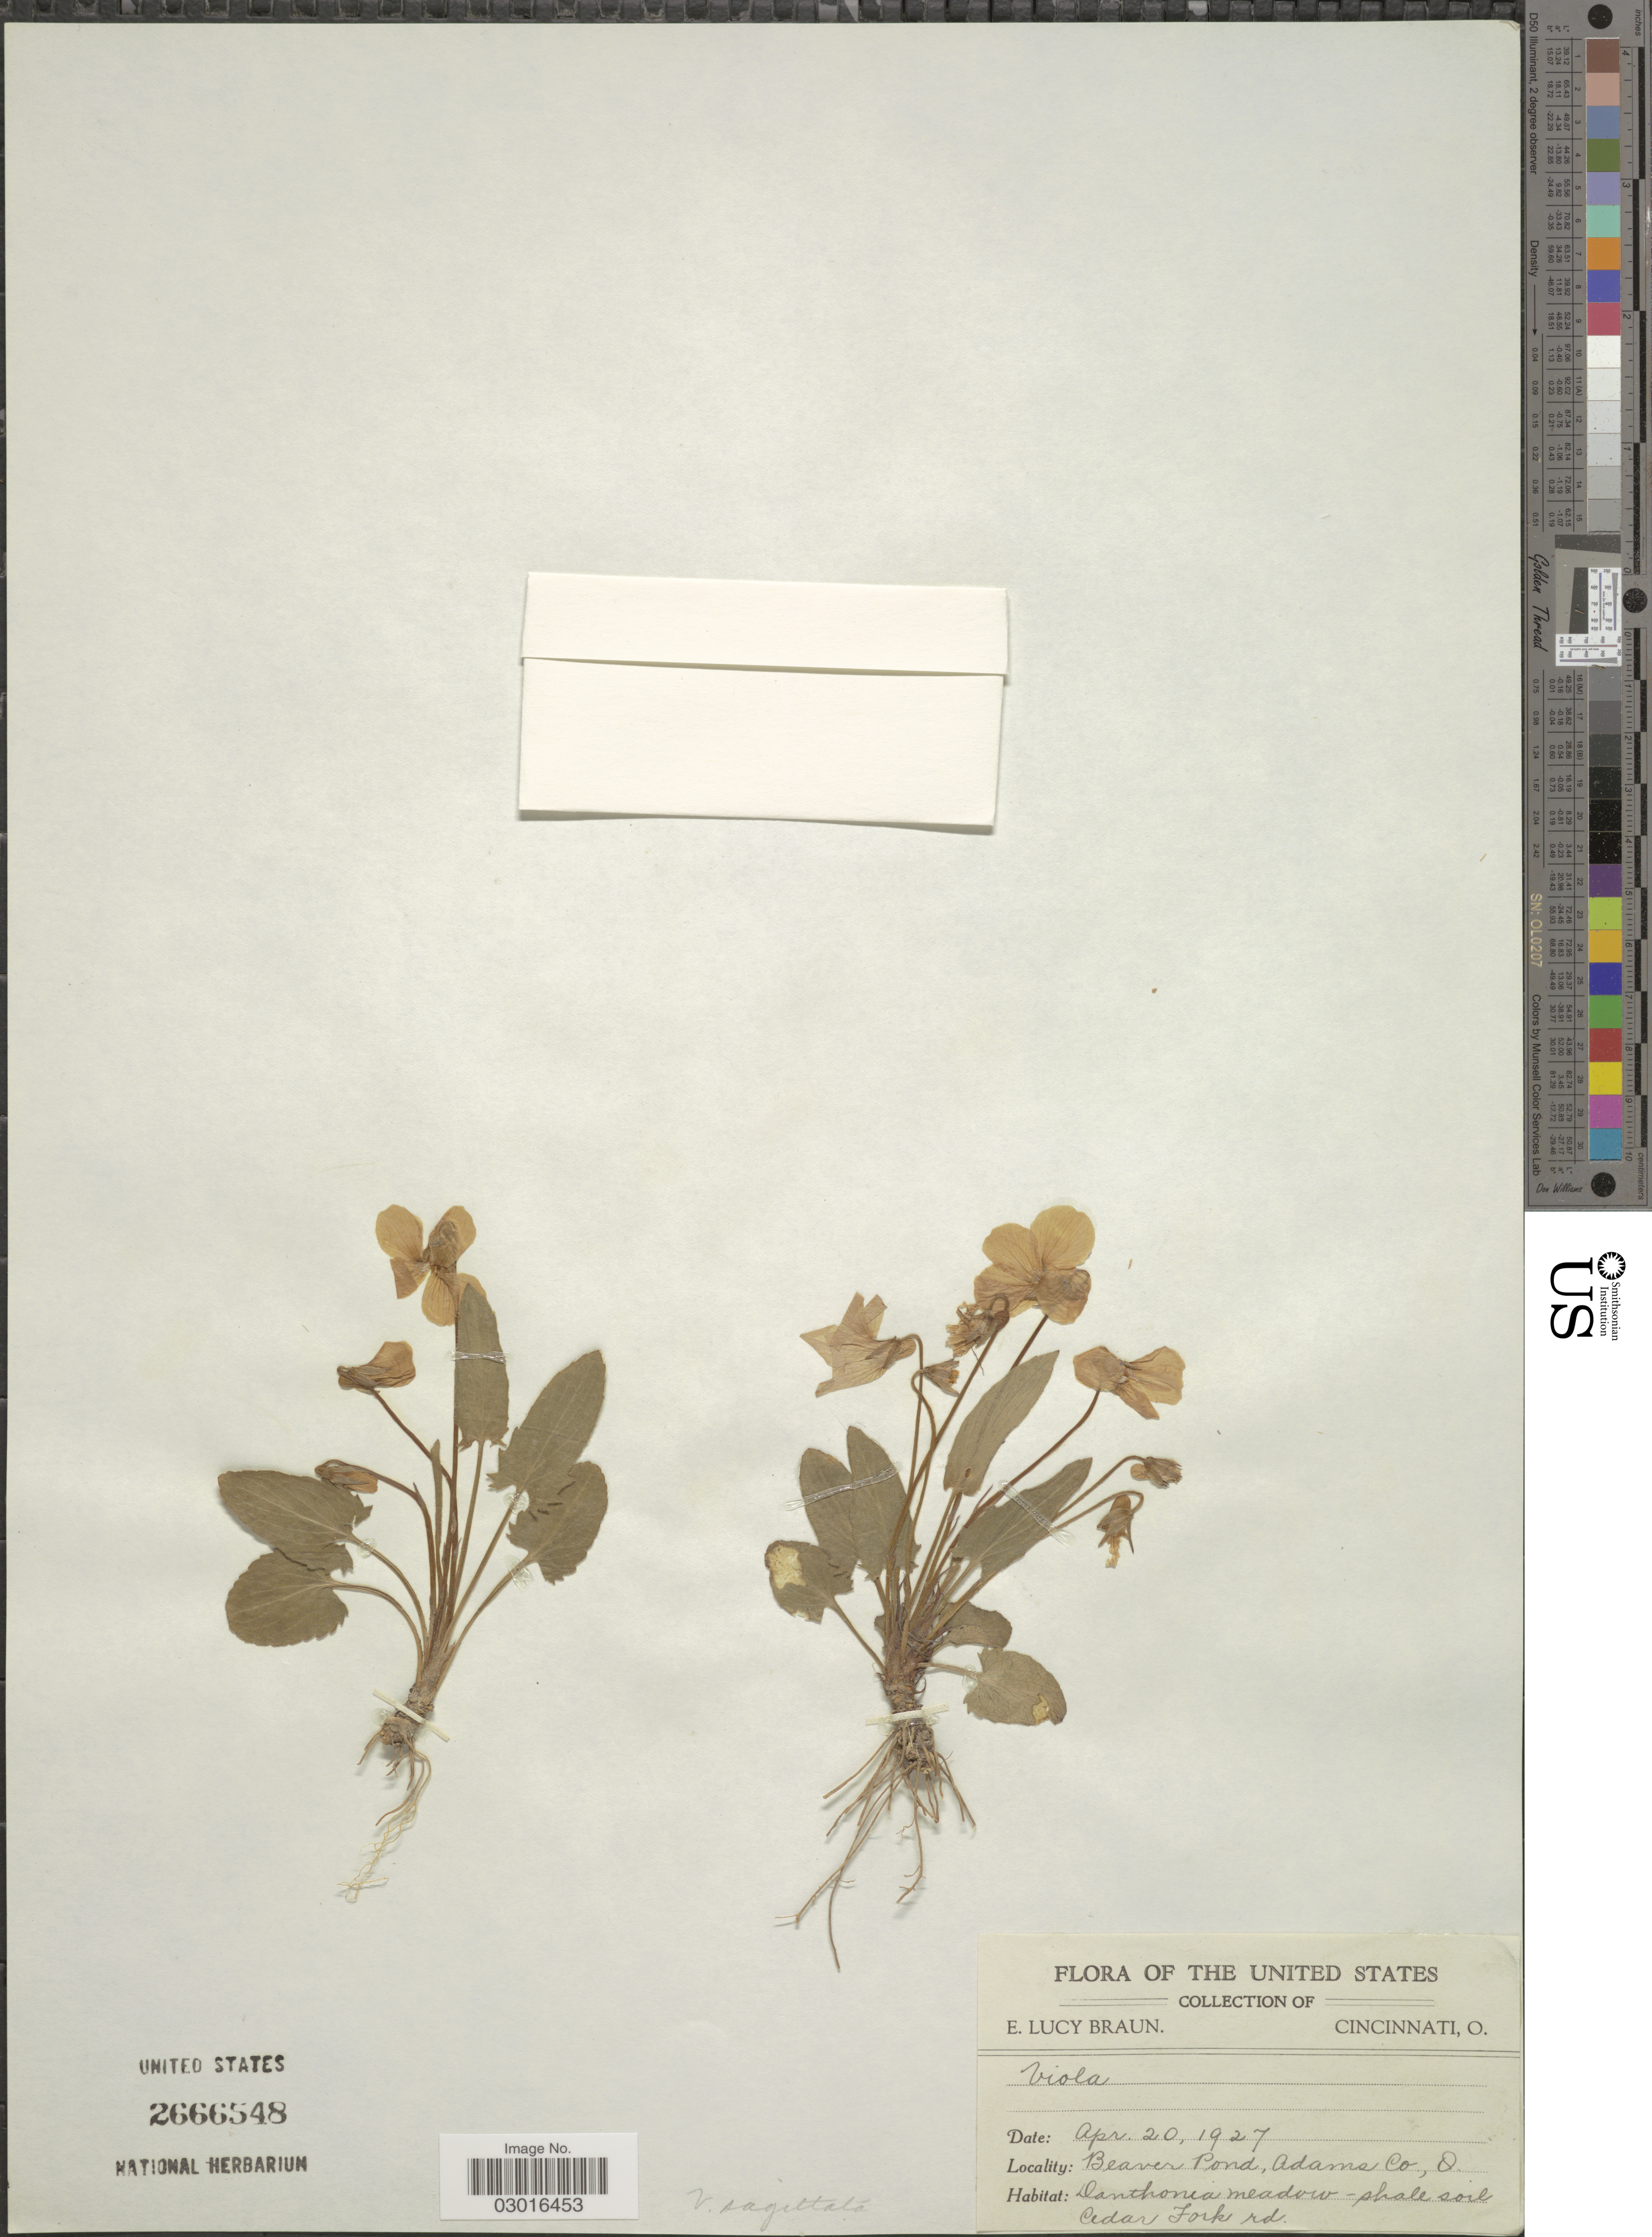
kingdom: Plantae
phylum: Tracheophyta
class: Magnoliopsida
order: Malpighiales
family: Violaceae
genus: Viola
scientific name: Viola sagittata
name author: Aiton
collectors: E. L. Braun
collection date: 1927-04-20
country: United States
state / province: Ohio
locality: Beaver Pond, Adams Co., O. Cedar Fork rd.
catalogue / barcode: US 2666548